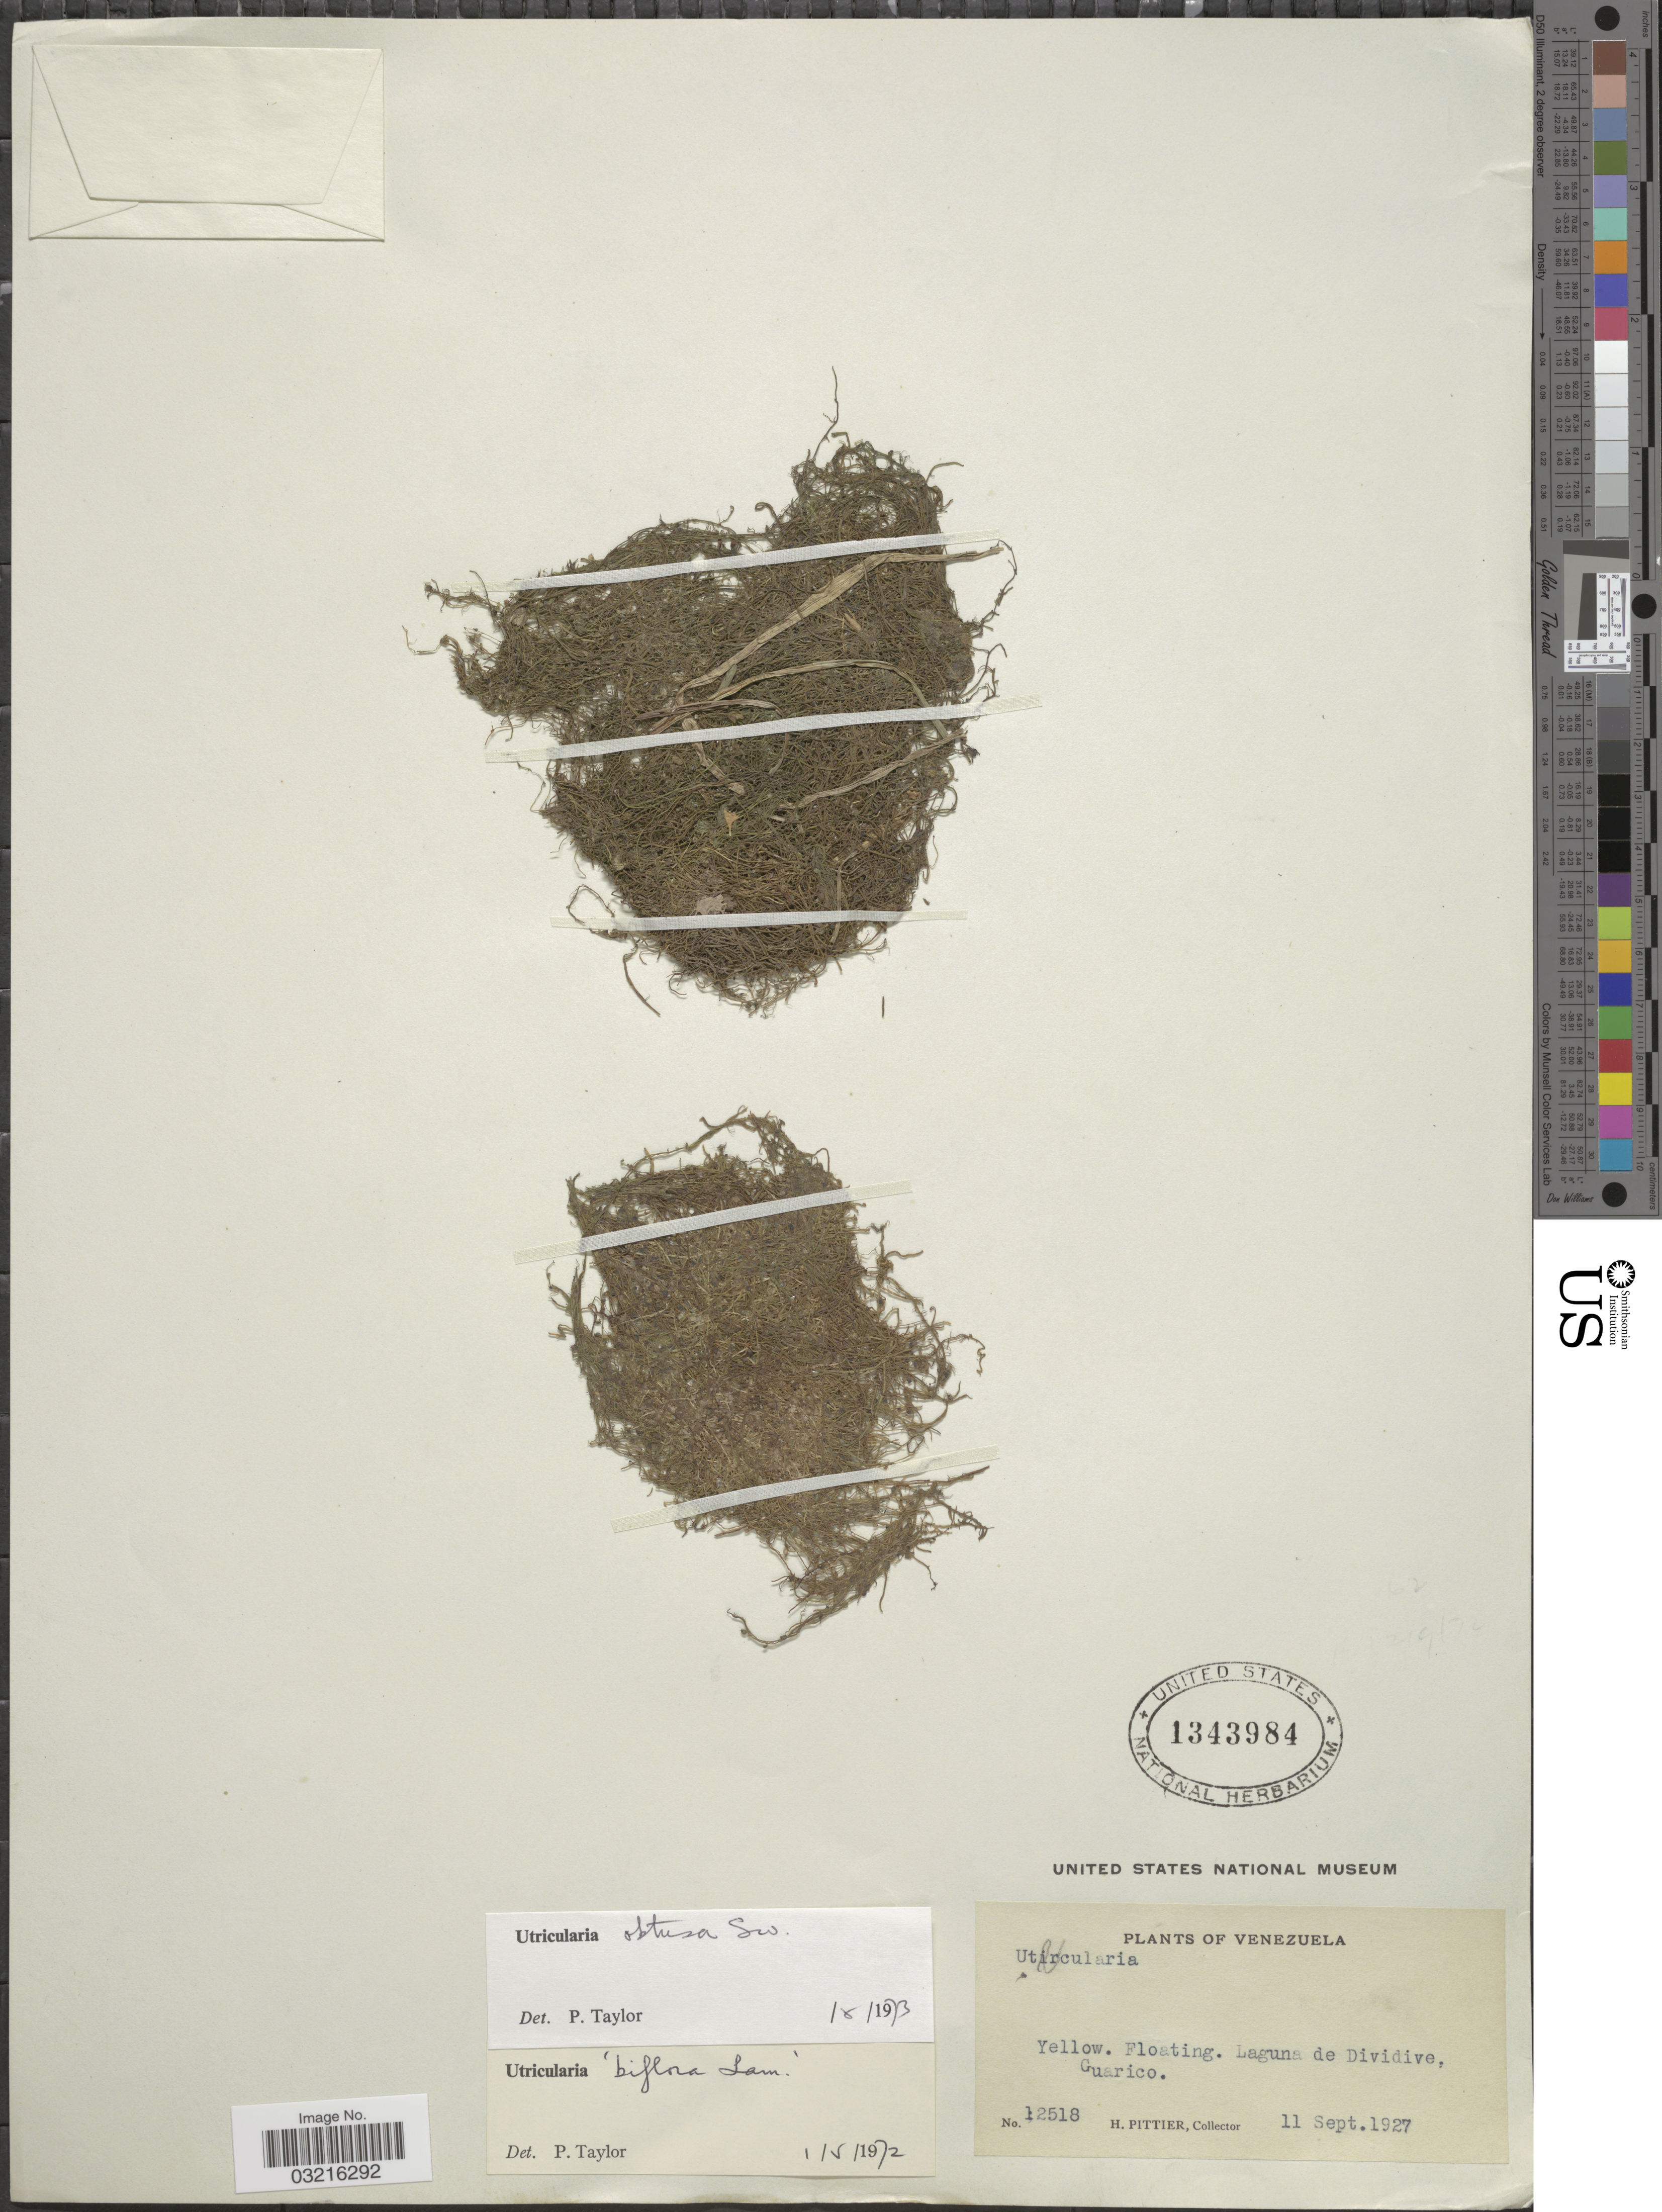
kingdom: Plantae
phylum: Tracheophyta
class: Magnoliopsida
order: Lamiales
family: Lentibulariaceae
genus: Utricularia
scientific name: Utricularia gibba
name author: L.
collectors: H. F. Pittier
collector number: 12518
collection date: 1927-09-11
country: Venezuela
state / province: Guárico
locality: Laguna de Dividive.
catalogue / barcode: US 1343984